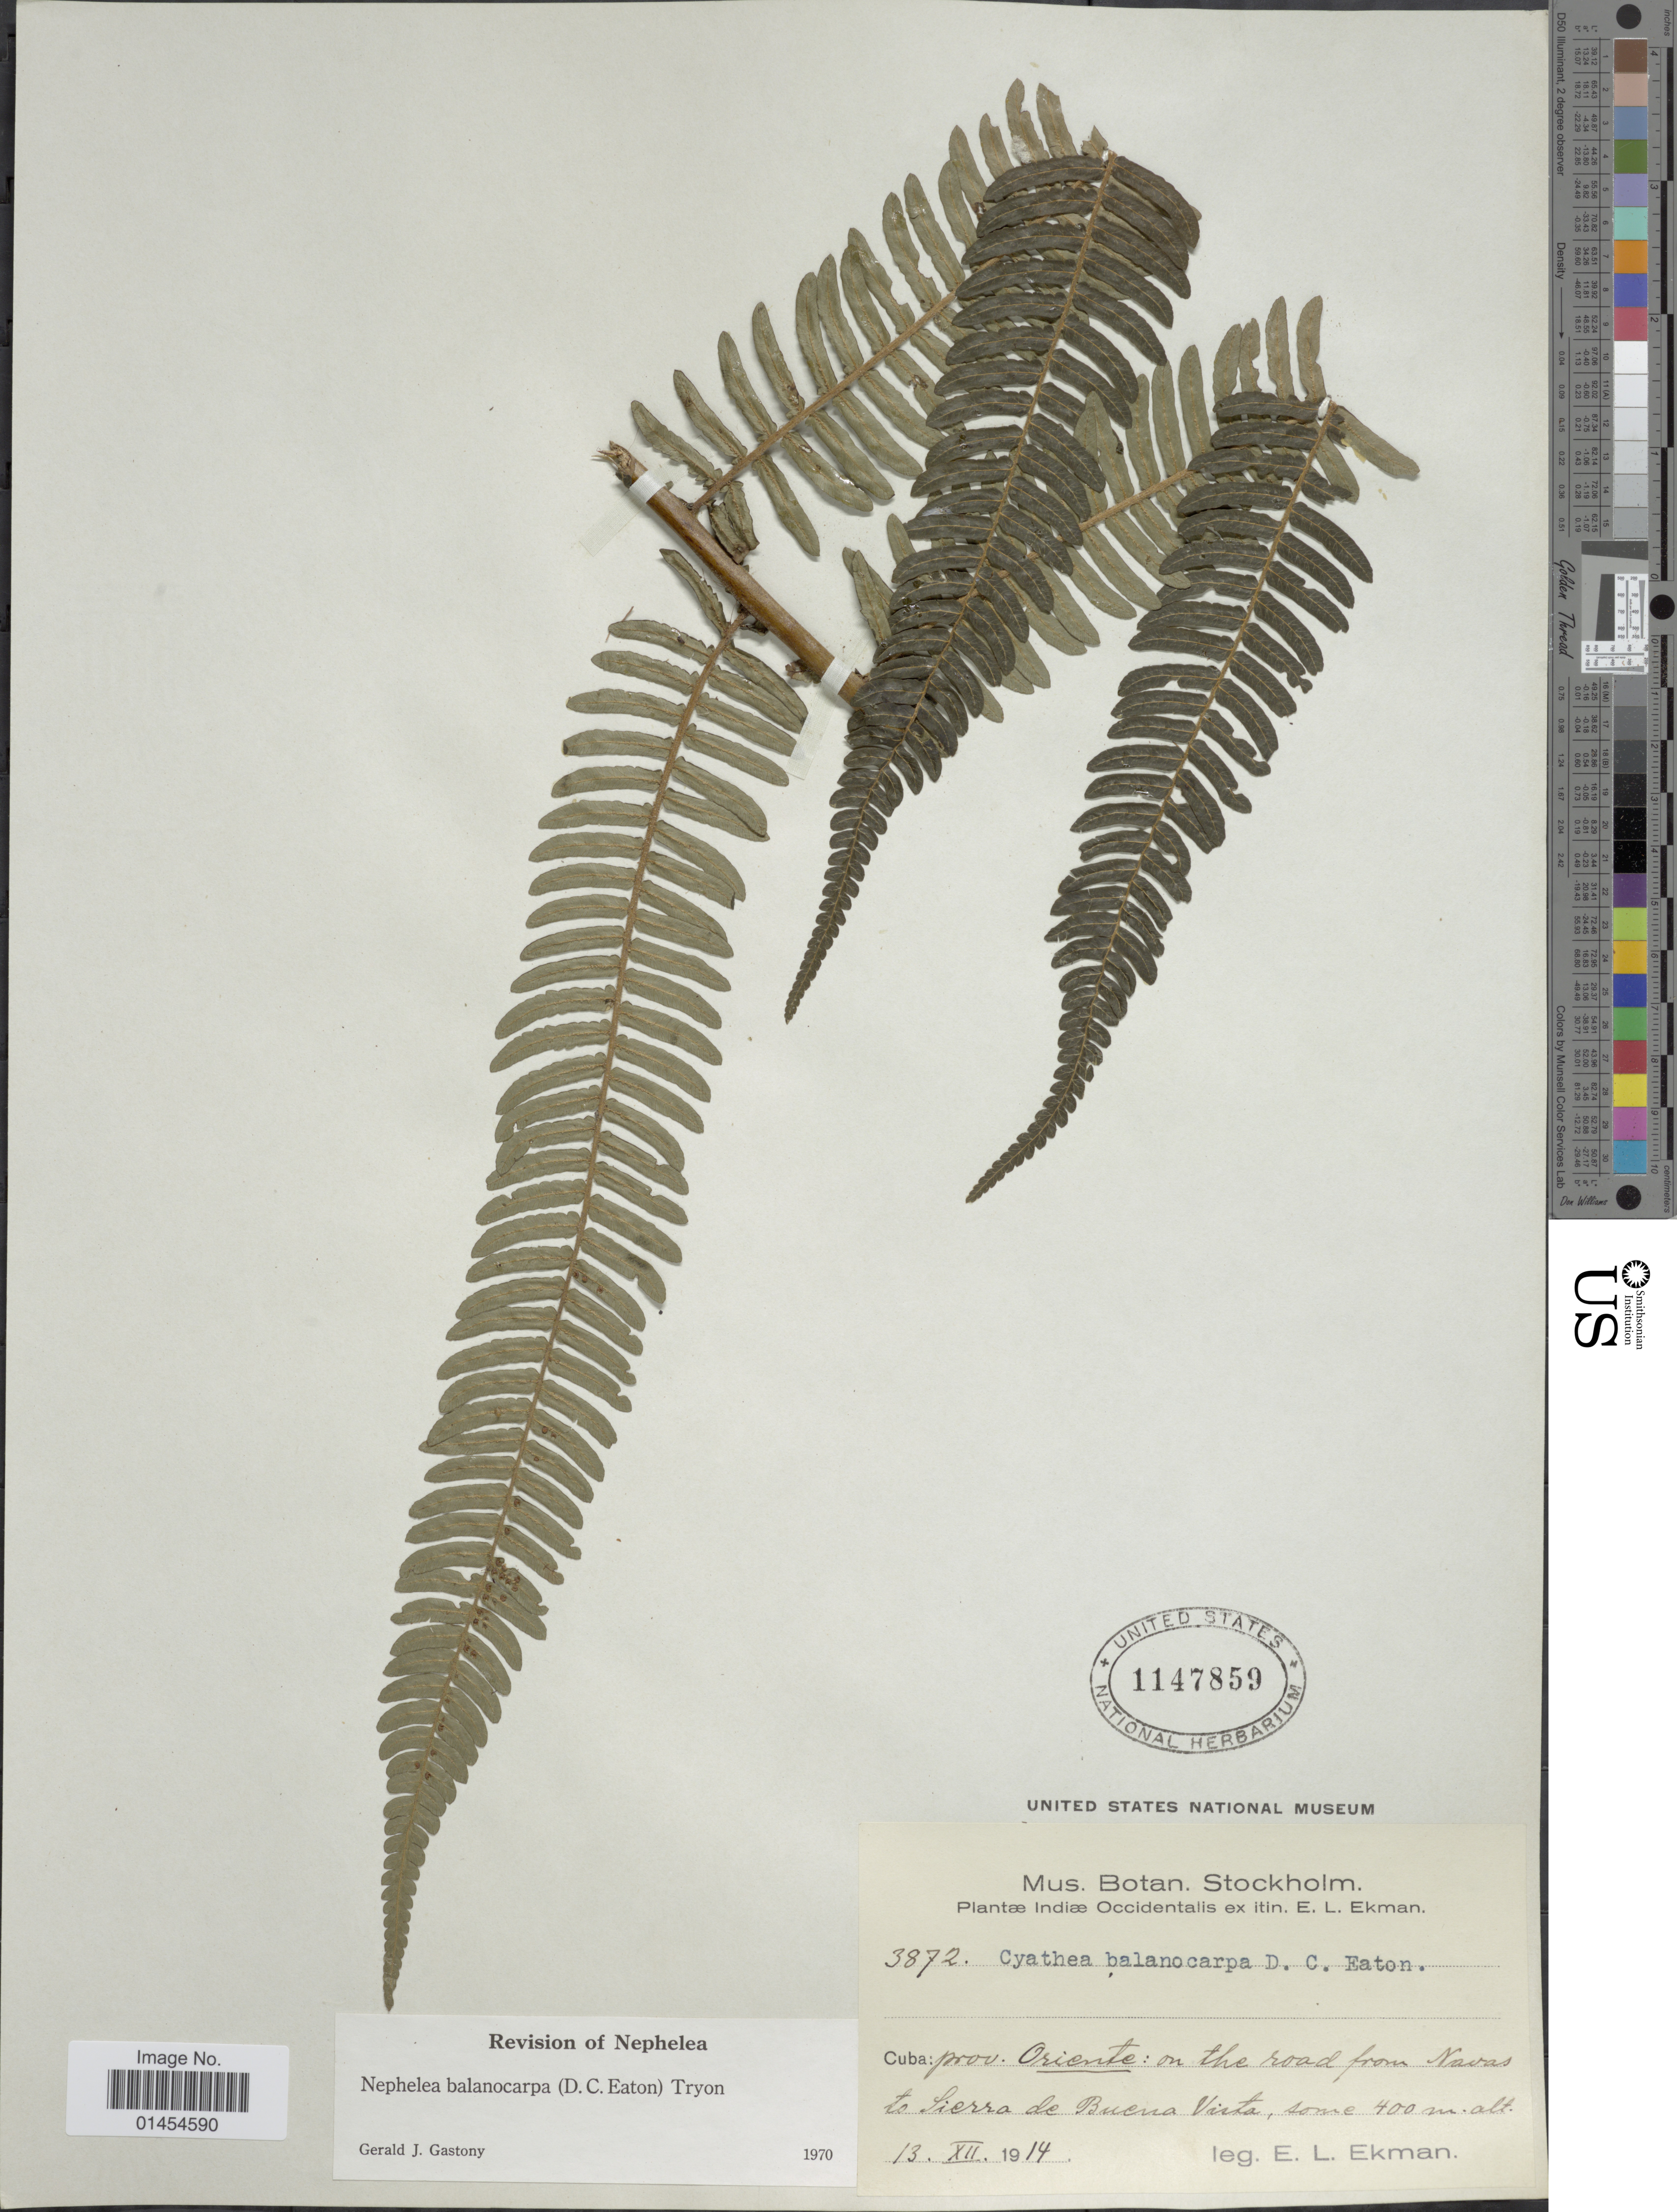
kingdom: Plantae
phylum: Tracheophyta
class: Polypodiopsida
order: Cyatheales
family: Cyatheaceae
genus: Alsophila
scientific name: Alsophila balanocarpa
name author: (D.C. Eaton) D.S. Conant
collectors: E. L. Ekman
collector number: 3872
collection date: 1914-12-13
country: Cuba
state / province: Oriente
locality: On the road from Navas to Sierra de Buena Vista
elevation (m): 400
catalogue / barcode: US 1147859